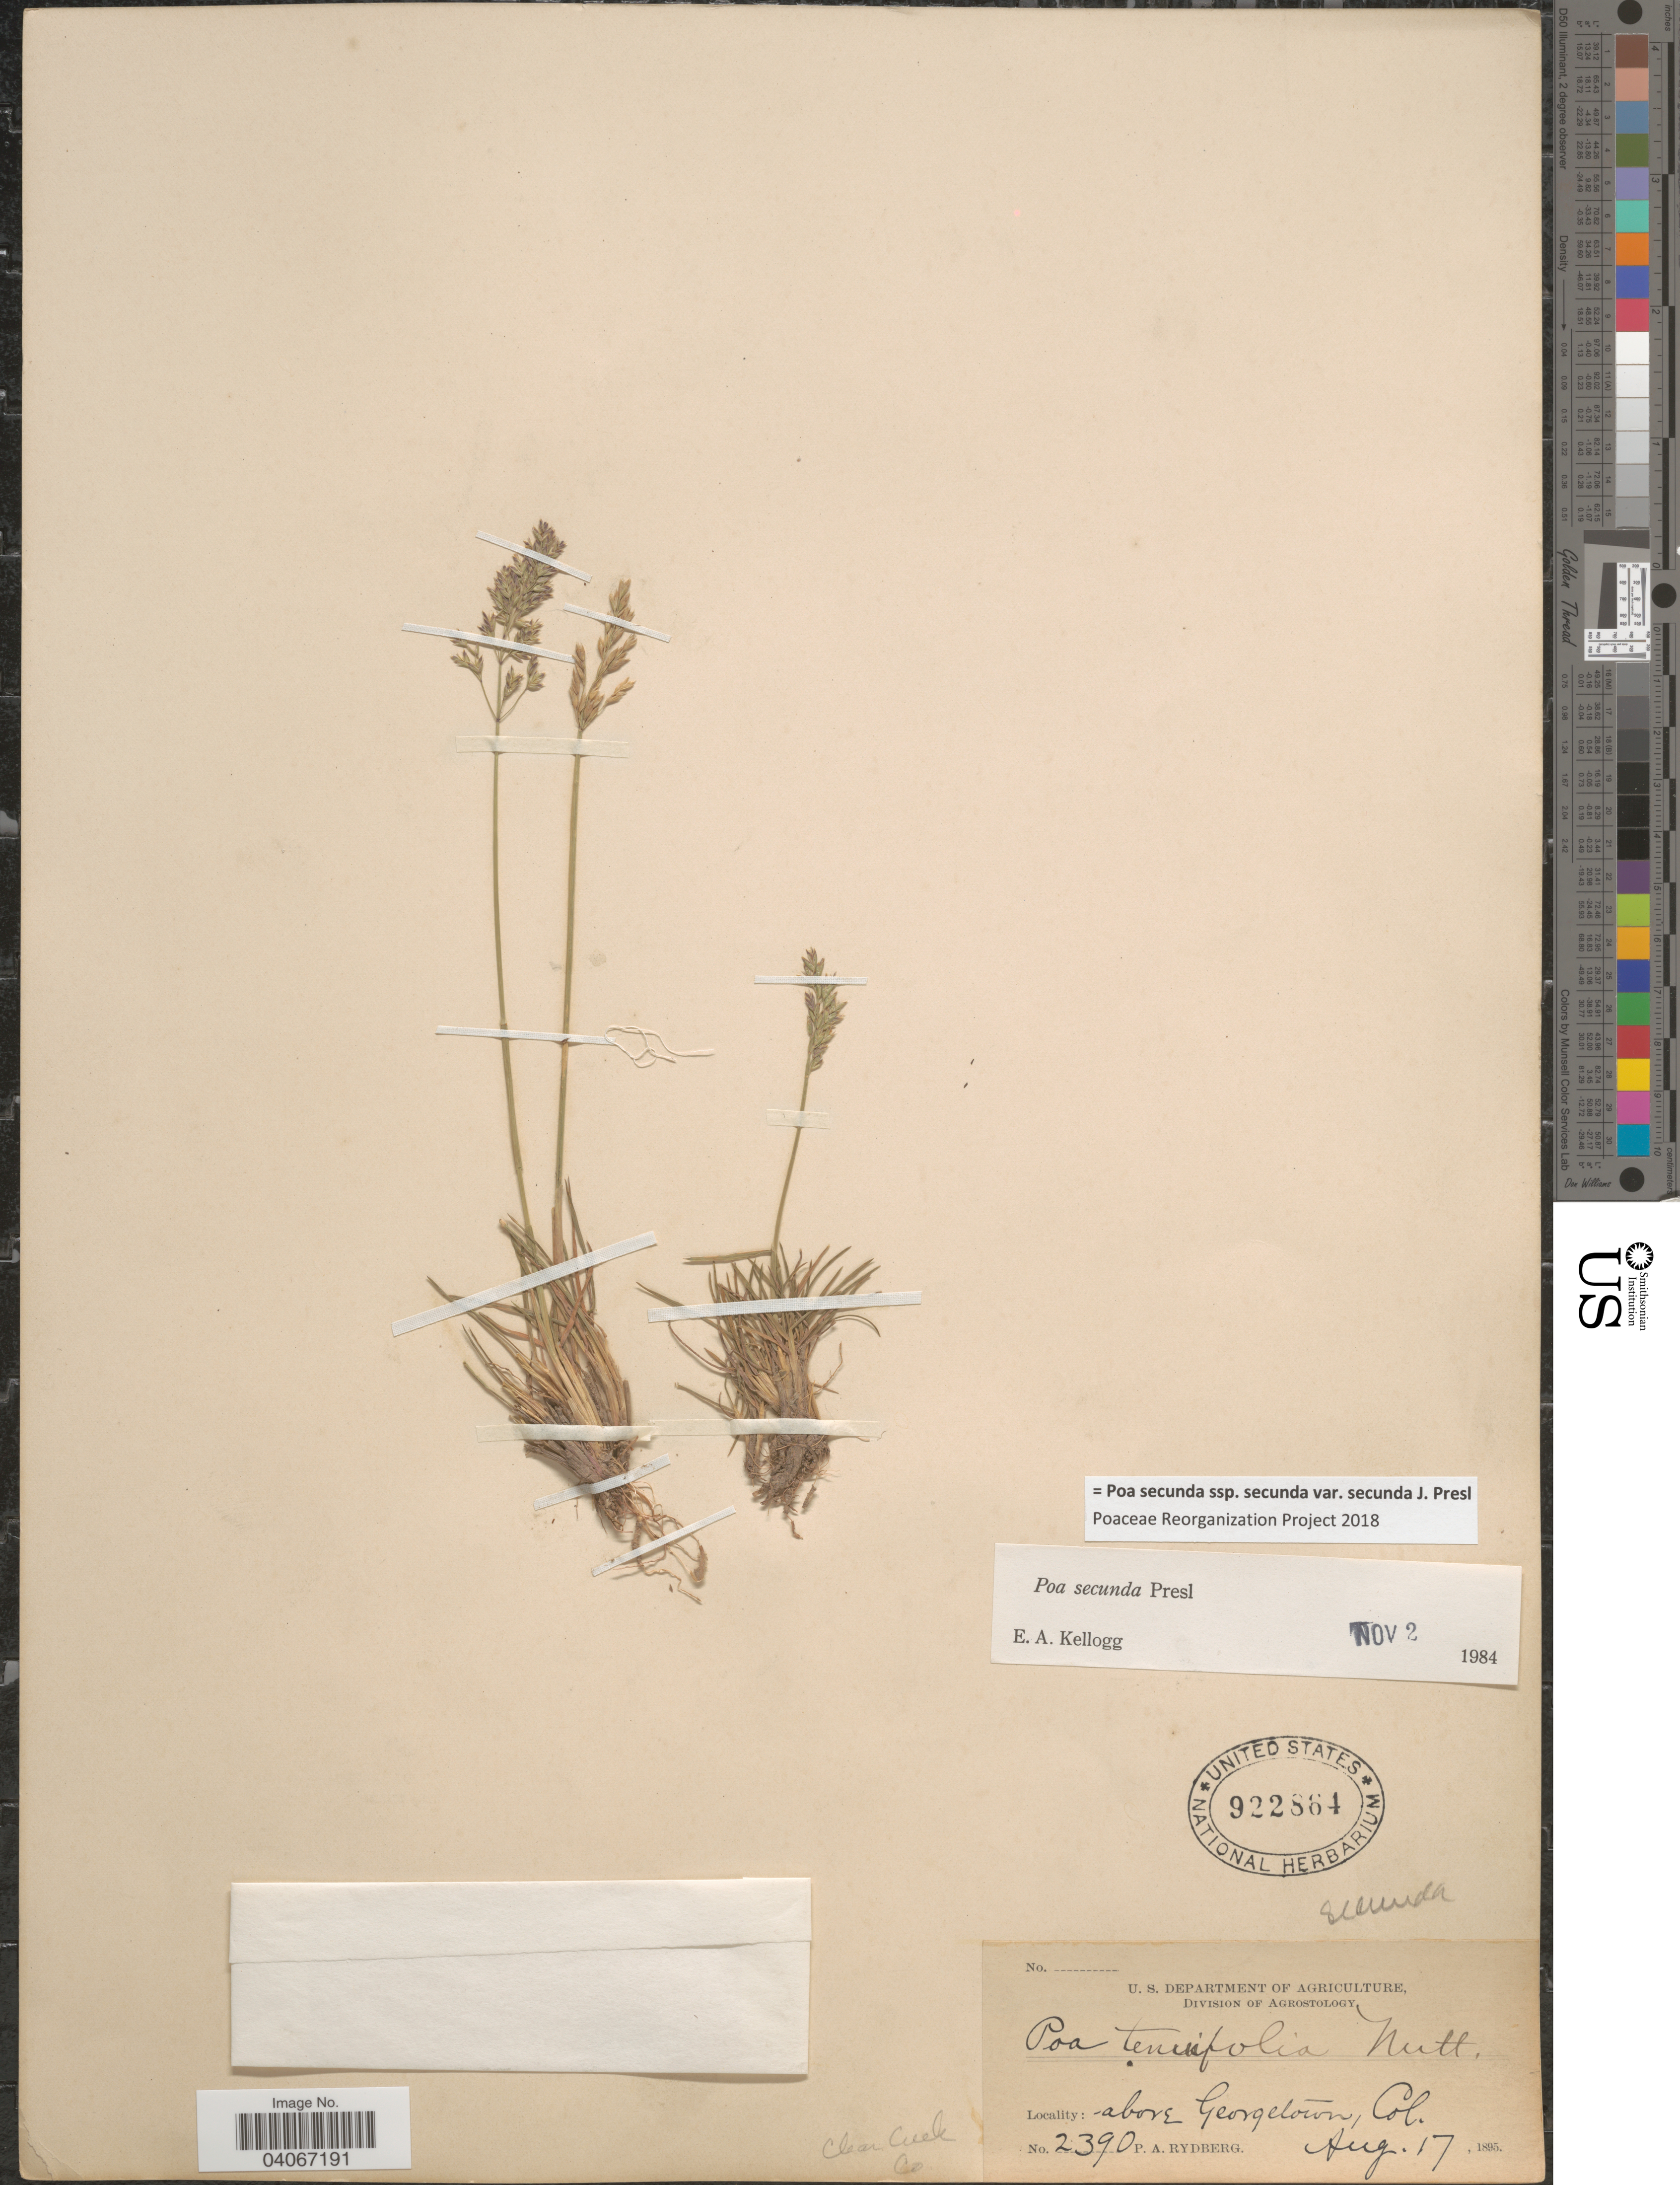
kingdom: Plantae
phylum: Tracheophyta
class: Liliopsida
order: Poales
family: Poaceae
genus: Poa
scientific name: Poa secunda subsp. secunda var. secunda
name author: J. Presl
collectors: P. A. Rydberg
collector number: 2390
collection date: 1895-08-17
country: United States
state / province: Colorado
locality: Above Georgetown. Clear Creek Co.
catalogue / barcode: US 922864